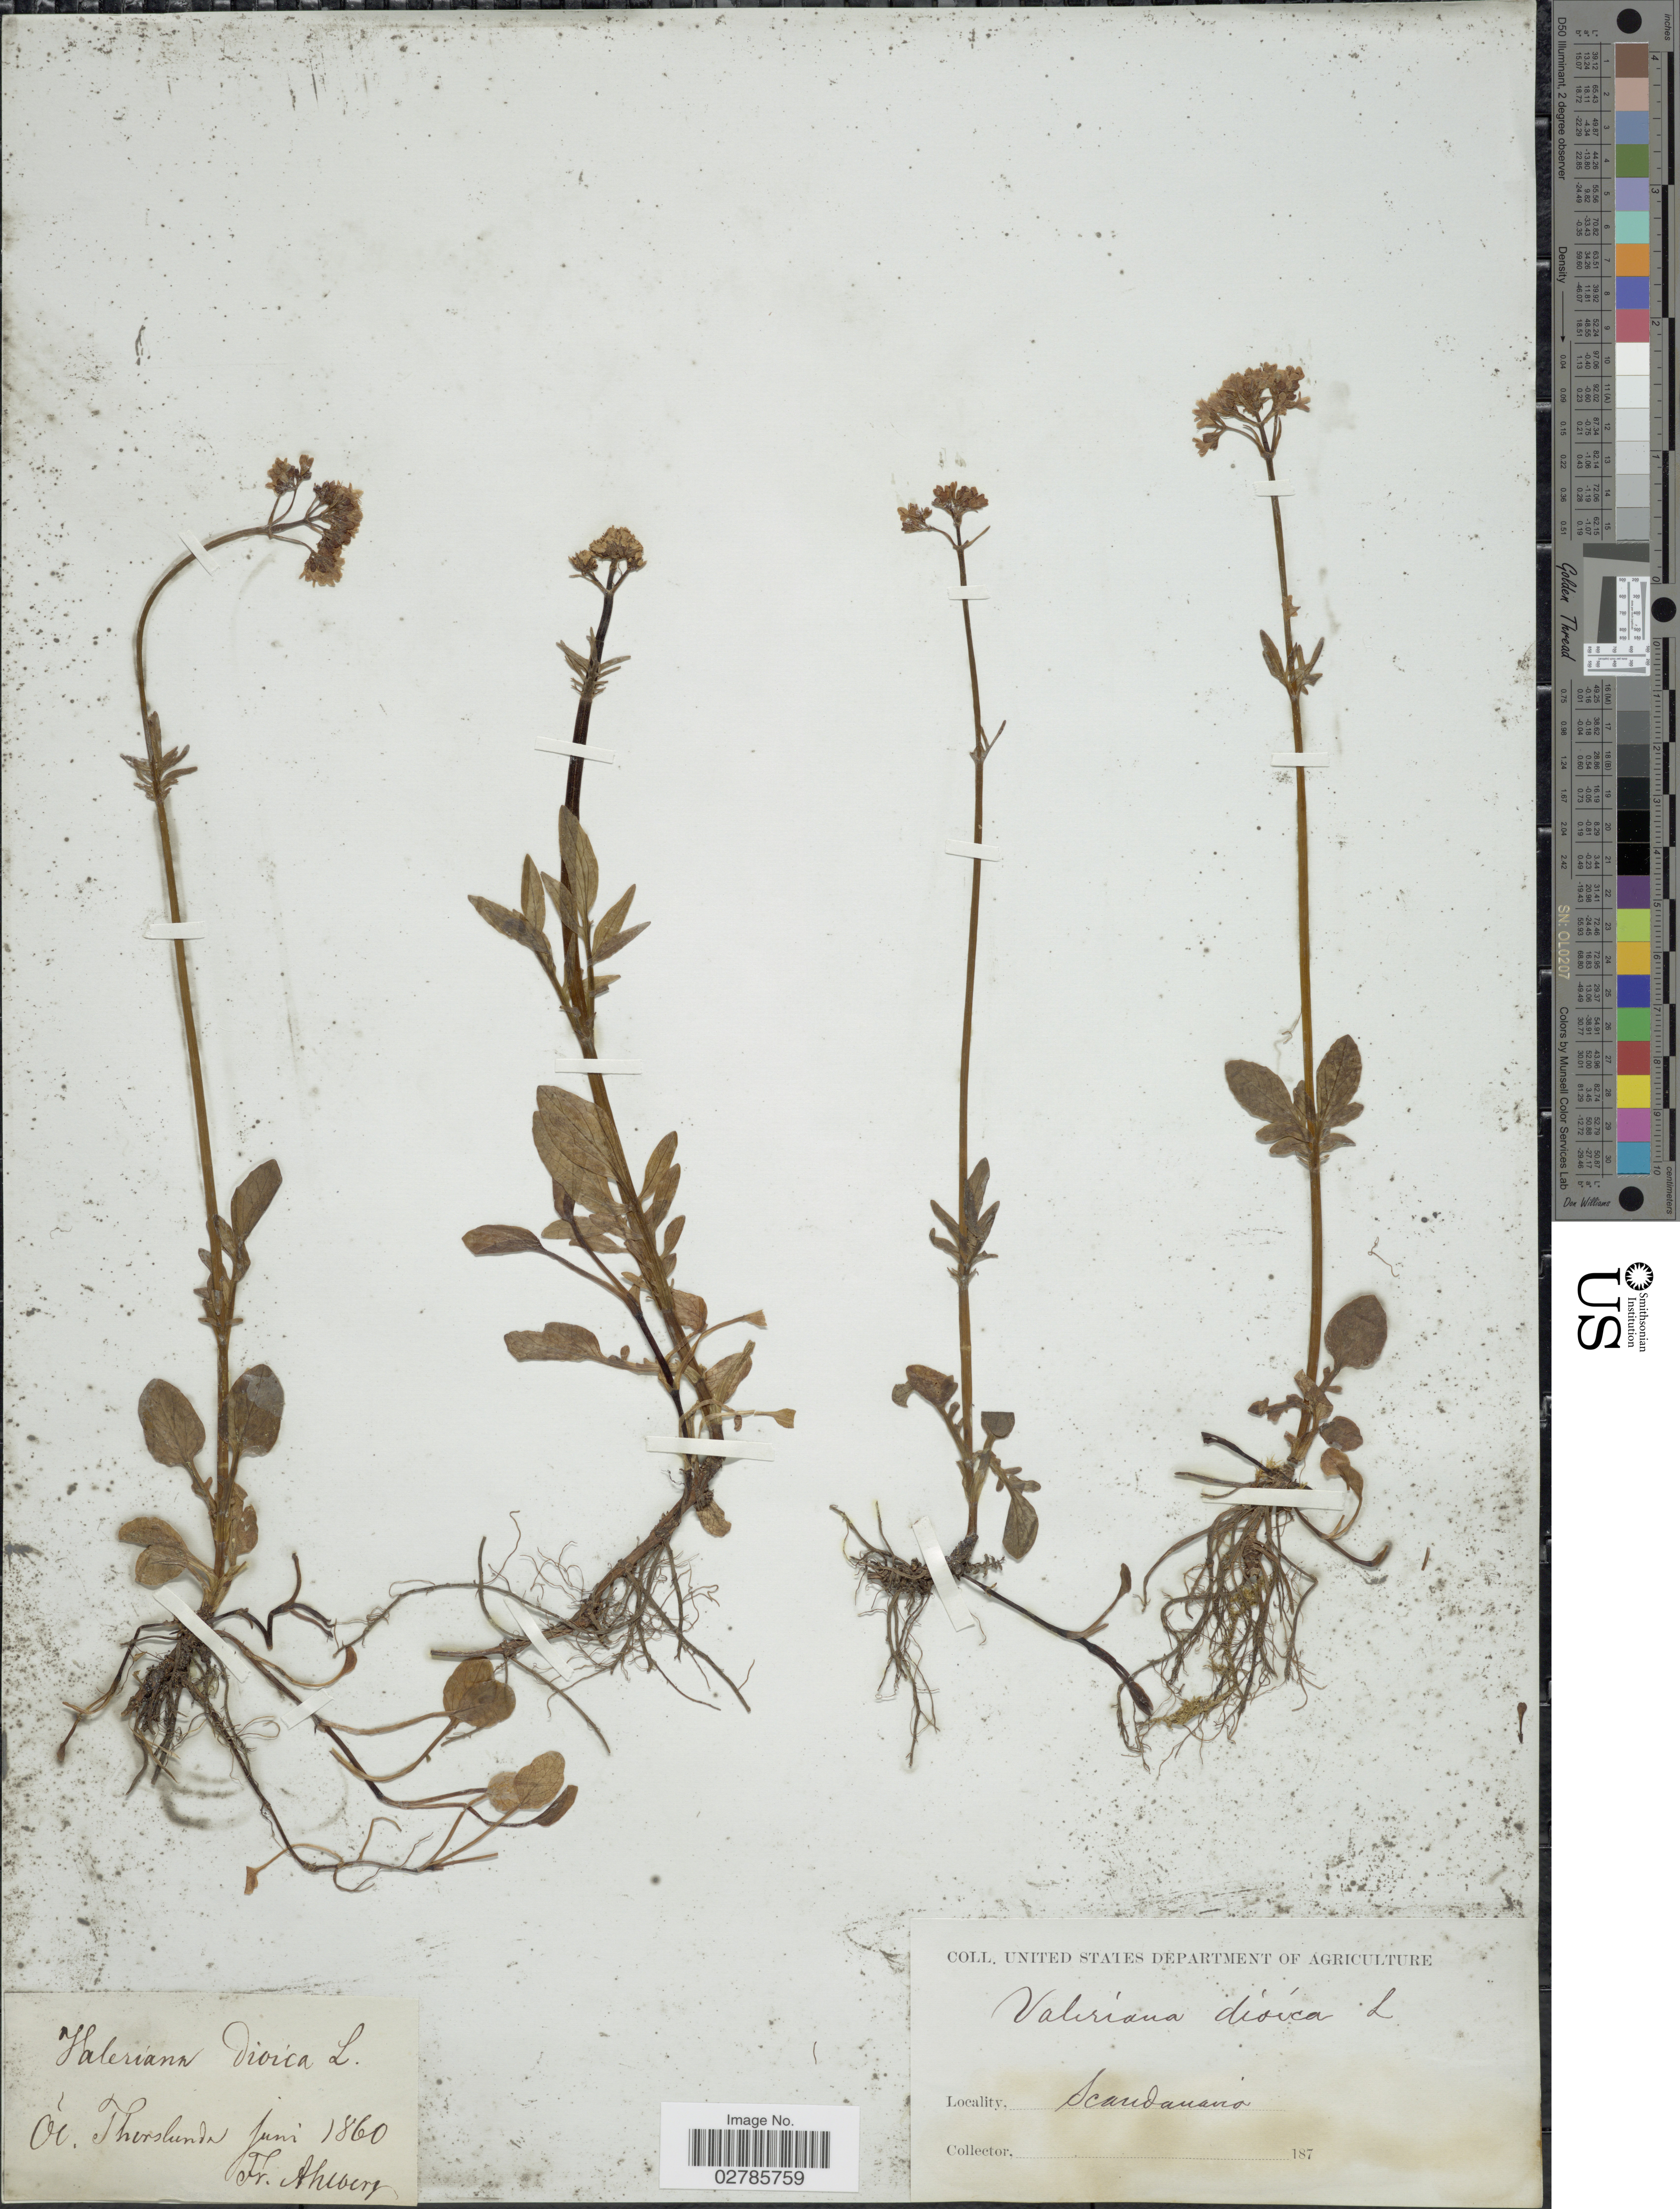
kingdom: Plantae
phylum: Tracheophyta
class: Magnoliopsida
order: Dipsacales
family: Caprifoliaceae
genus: Valeriana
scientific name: Valeriana dioica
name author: L.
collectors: F. Ahlberg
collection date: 1860-06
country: Sweden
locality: Scandanavia, Oi Thorslunda